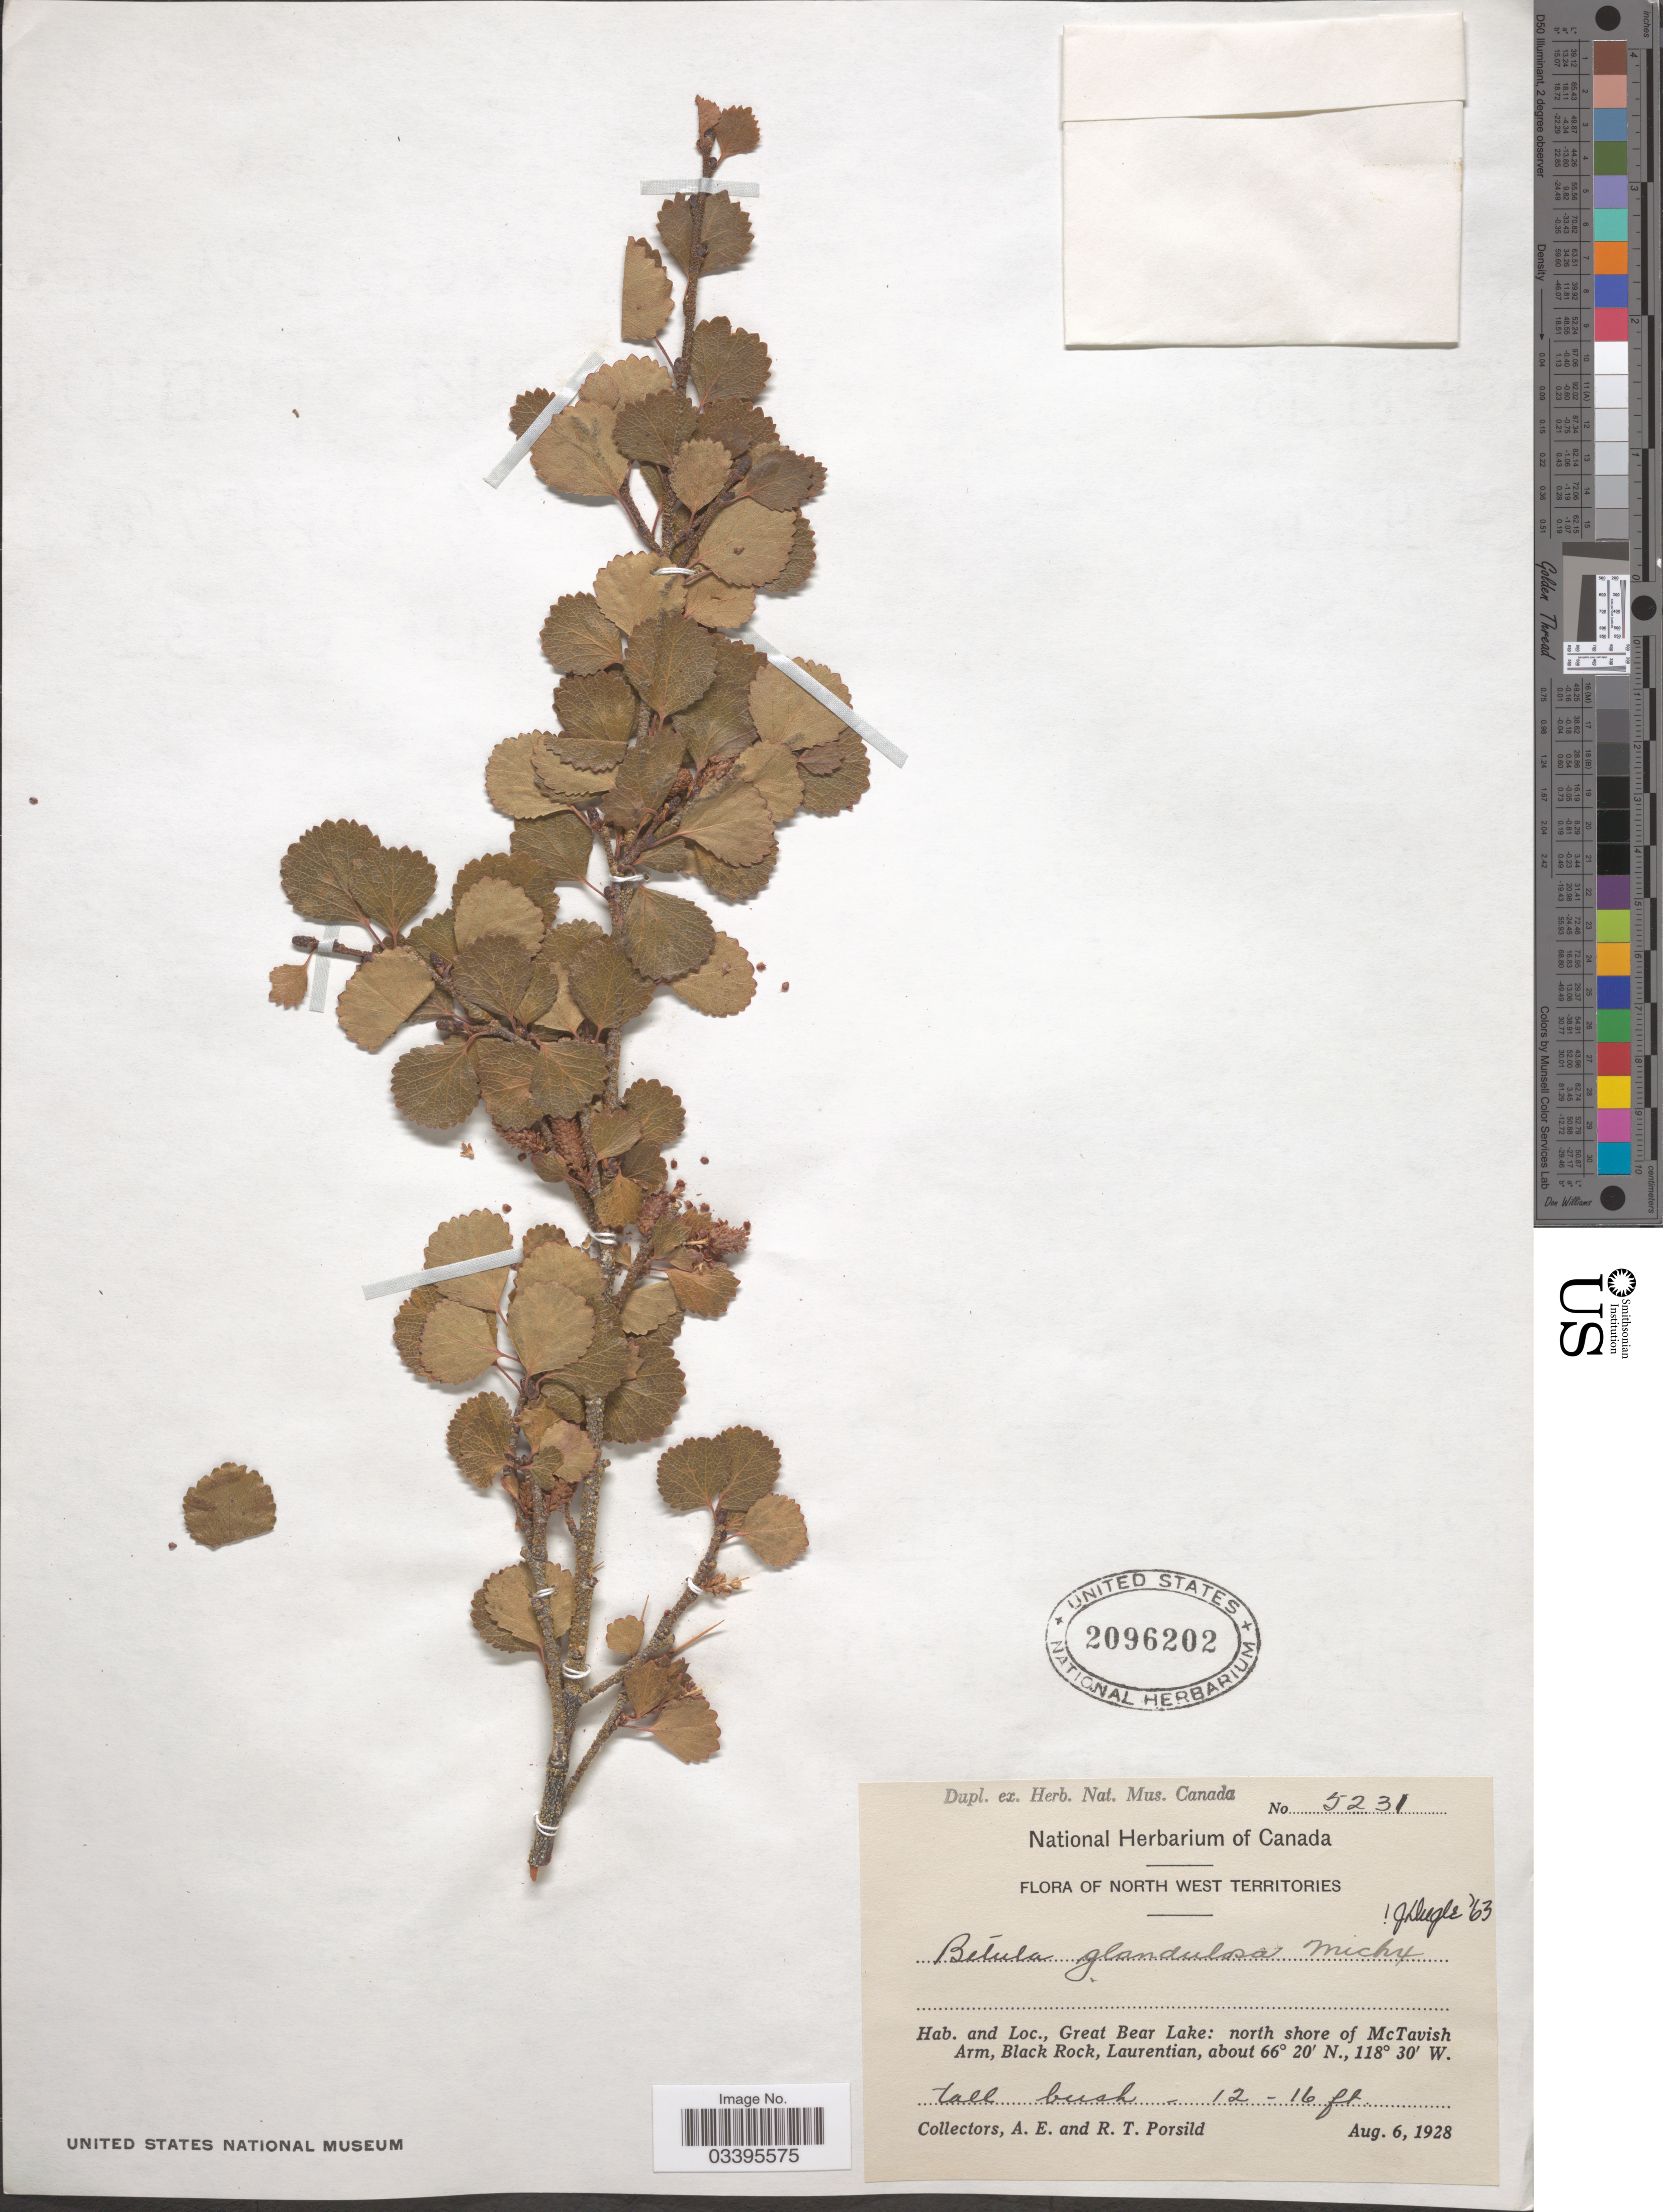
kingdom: Plantae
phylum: Tracheophyta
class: Magnoliopsida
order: Fagales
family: Betulaceae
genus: Betula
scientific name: Betula glandulosa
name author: Michx.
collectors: A. E. Porsild & R. T. Porsild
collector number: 5231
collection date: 1928-08-06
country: Canada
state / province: Northwest Territories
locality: Great Bear Lake: north shore of McTavish Arm, Black Rock, Laurentian.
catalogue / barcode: US 2096202